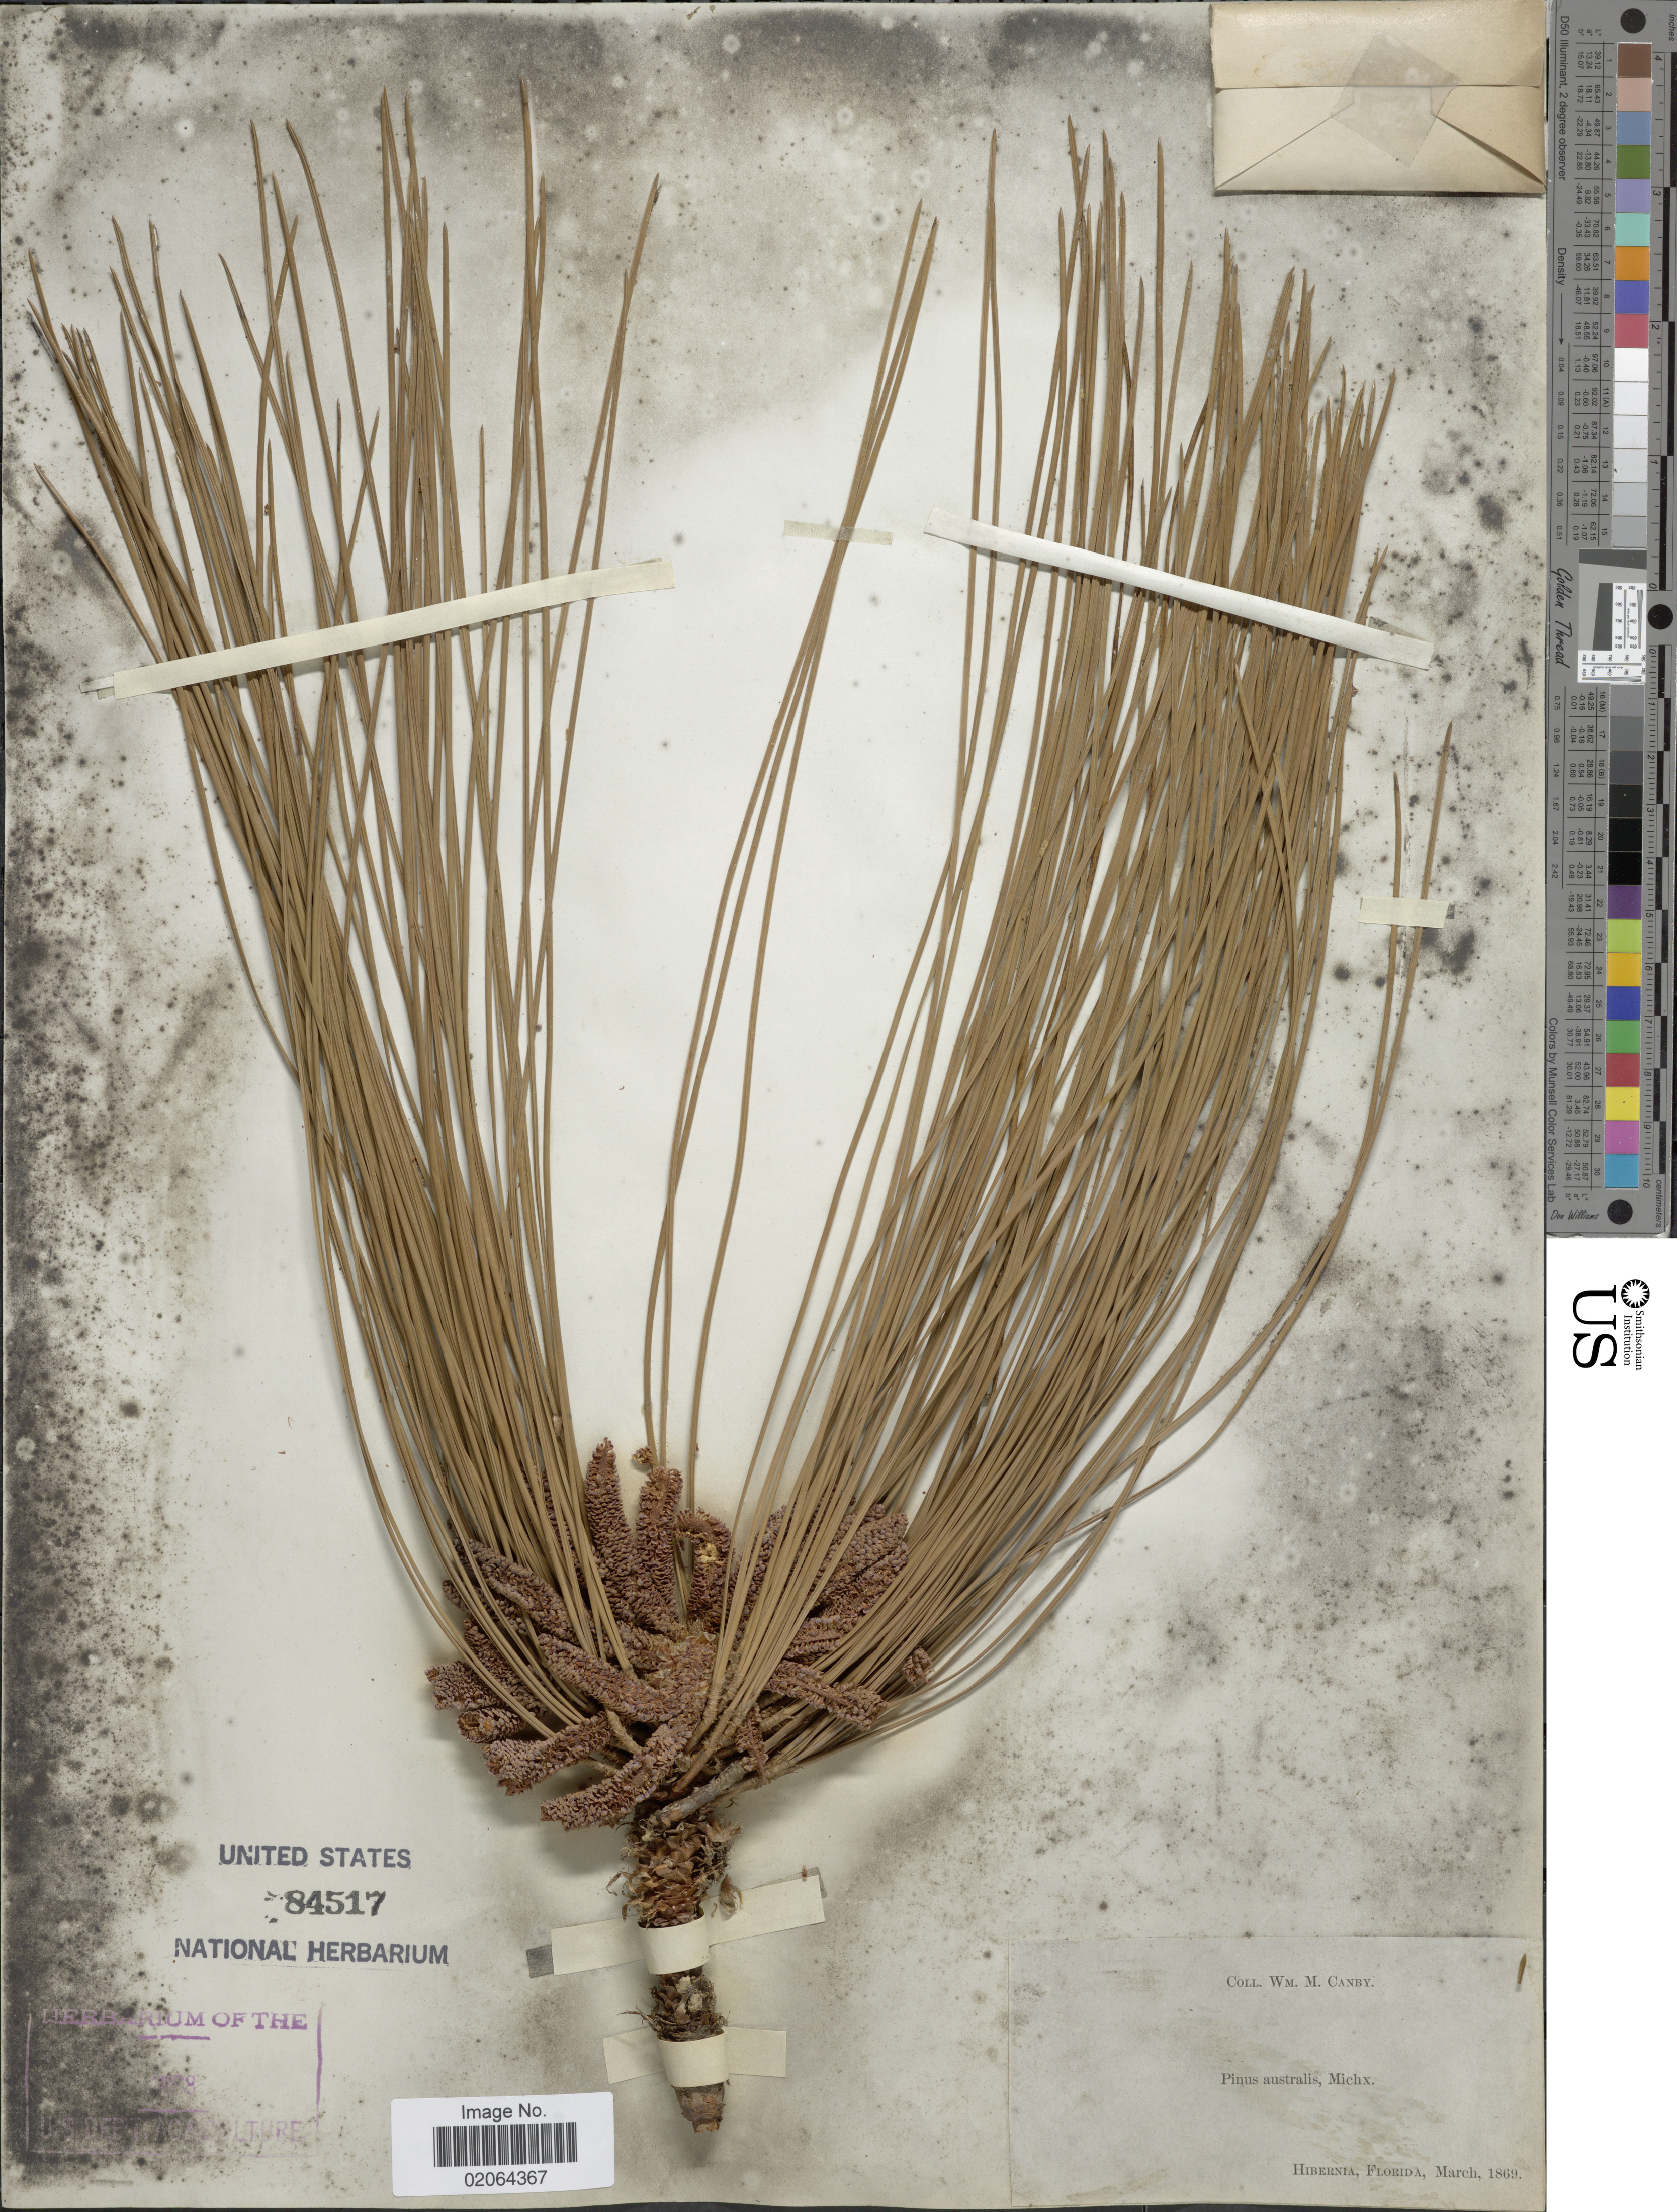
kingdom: Plantae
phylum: Tracheophyta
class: Pinopsida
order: Pinales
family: Pinaceae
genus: Pinus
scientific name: Pinus palustris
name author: Mill.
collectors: W. M. Canby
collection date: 1869-03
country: United States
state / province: Florida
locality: Hibernia, Florida.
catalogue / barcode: US 84517